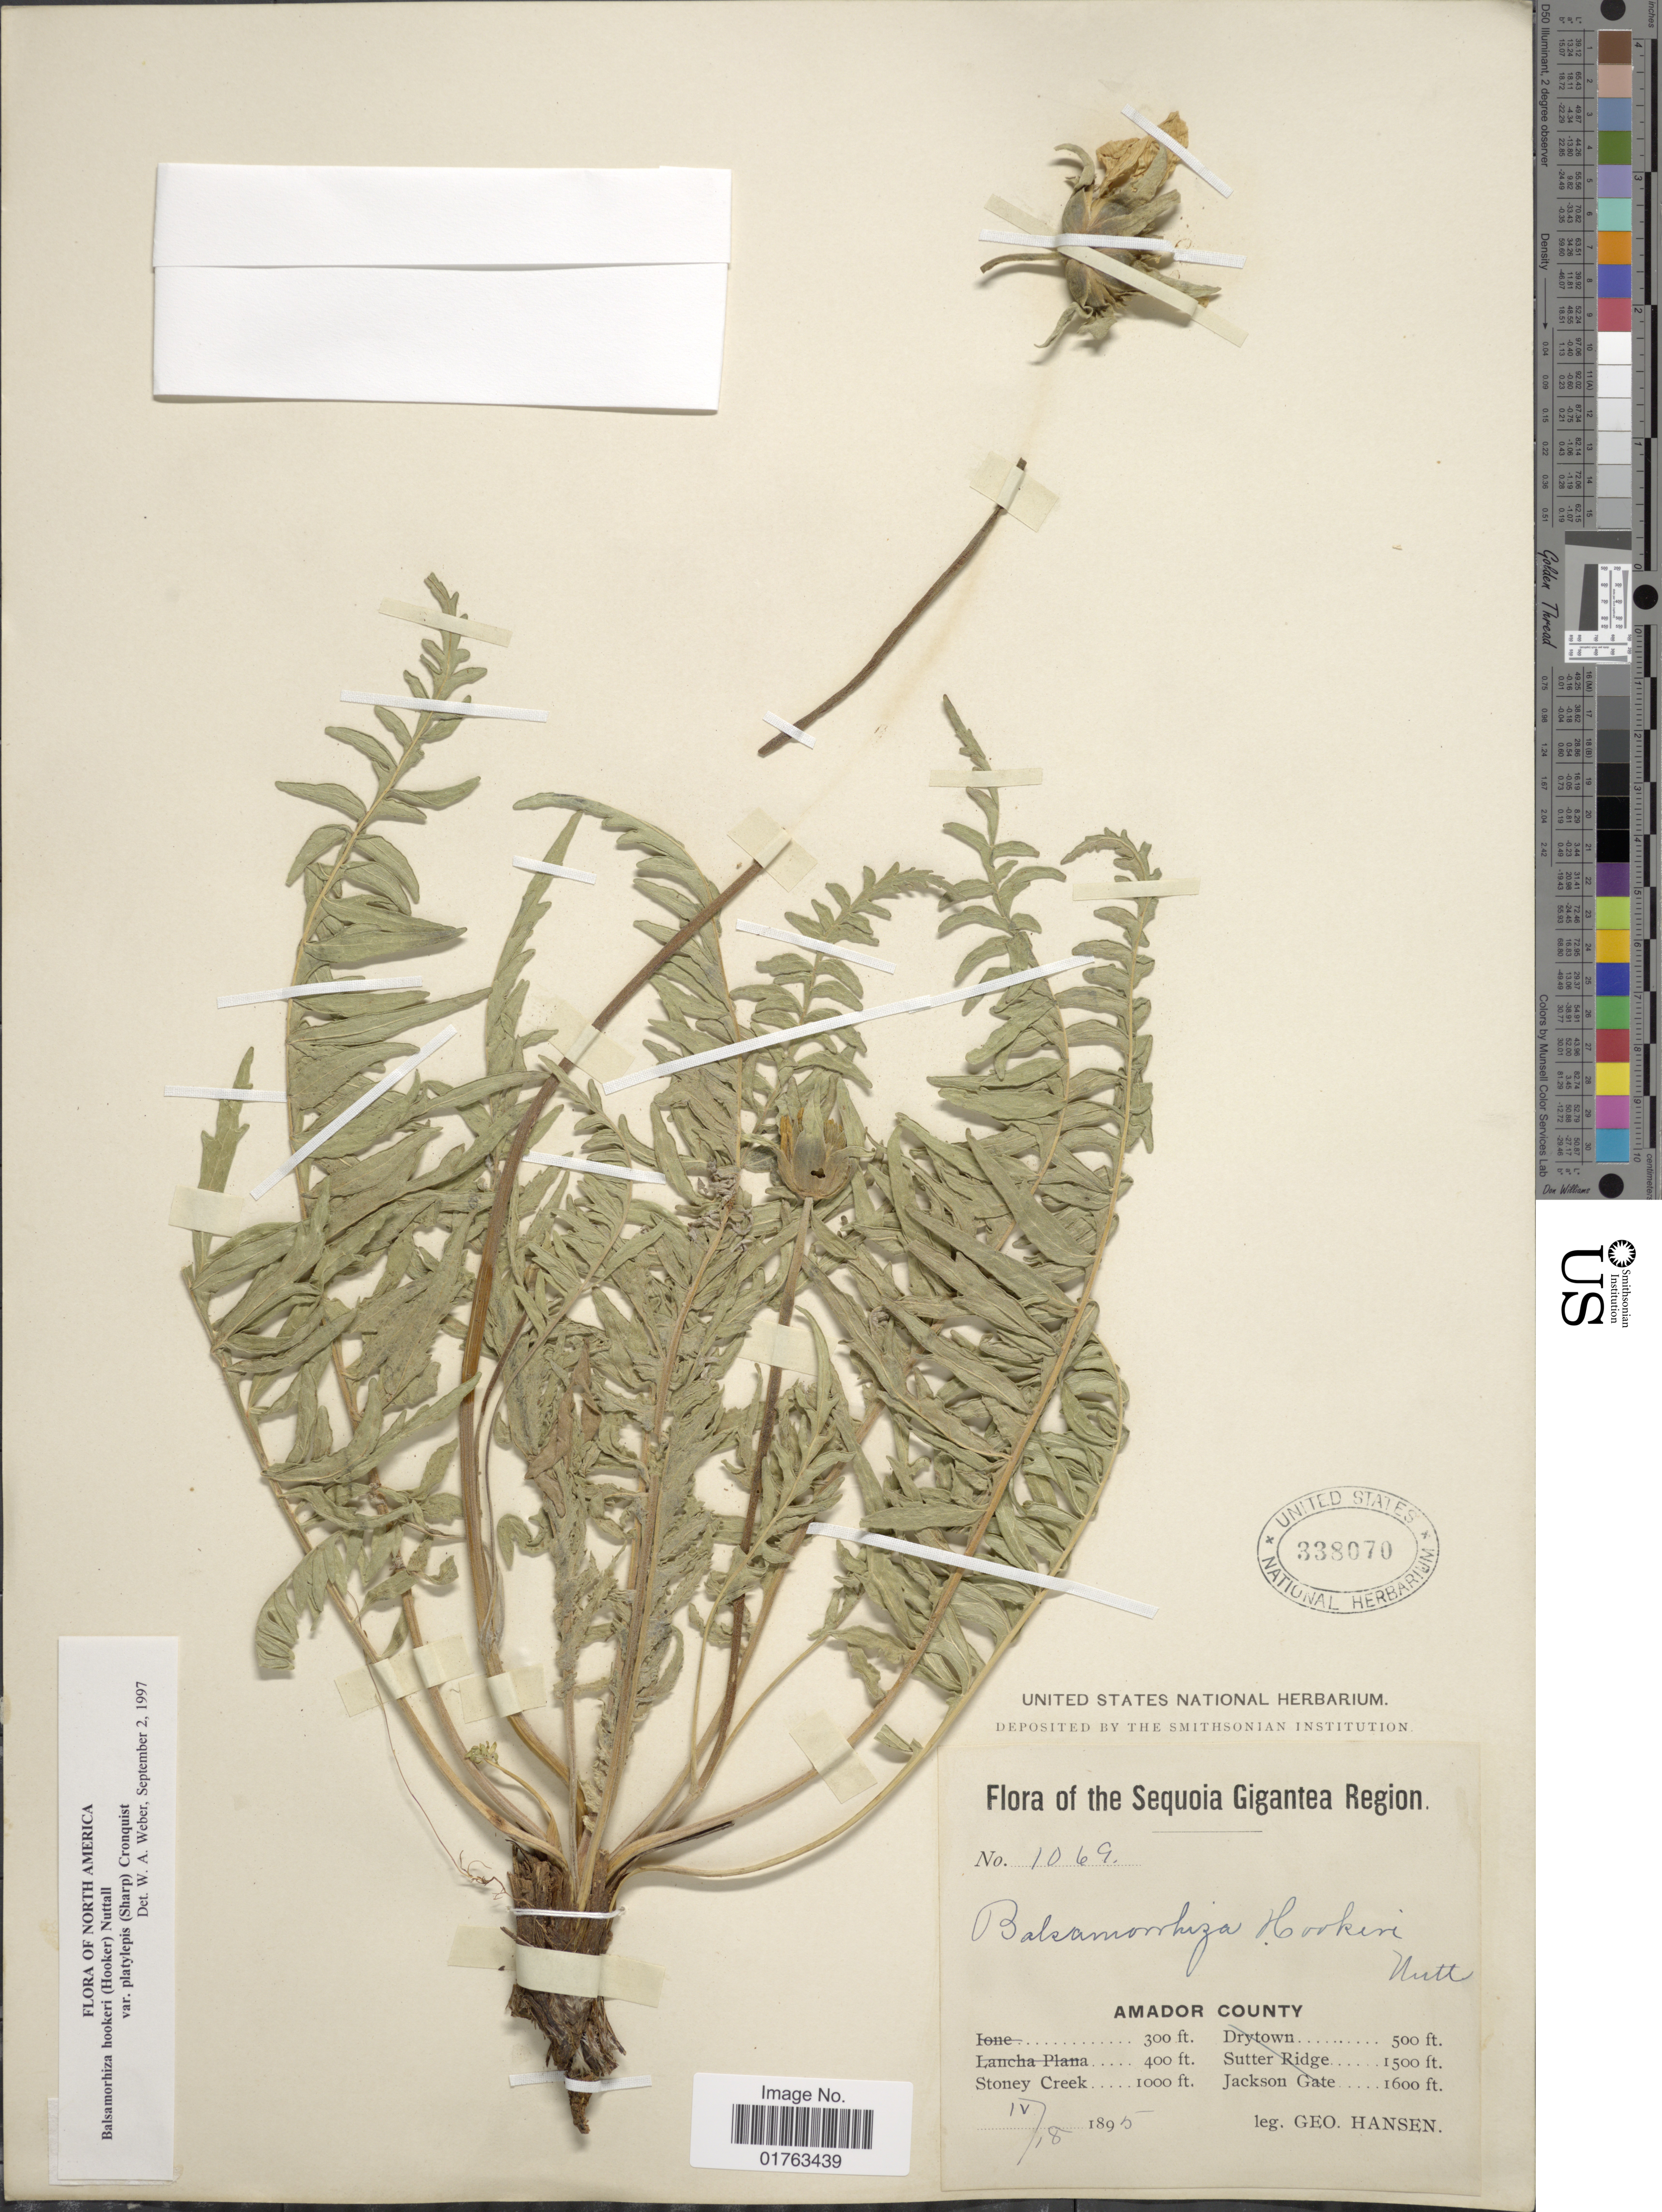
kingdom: Plantae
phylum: Tracheophyta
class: Magnoliopsida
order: Asterales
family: Asteraceae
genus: Balsamorhiza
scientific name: Balsamorhiza hookeri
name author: Nutt.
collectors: G. Hansen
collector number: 1069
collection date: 1895-04-18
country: United States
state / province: California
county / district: Amador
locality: Sequoia Gigantea Region, Amador County, Stoney Creek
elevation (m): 305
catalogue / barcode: US 338070